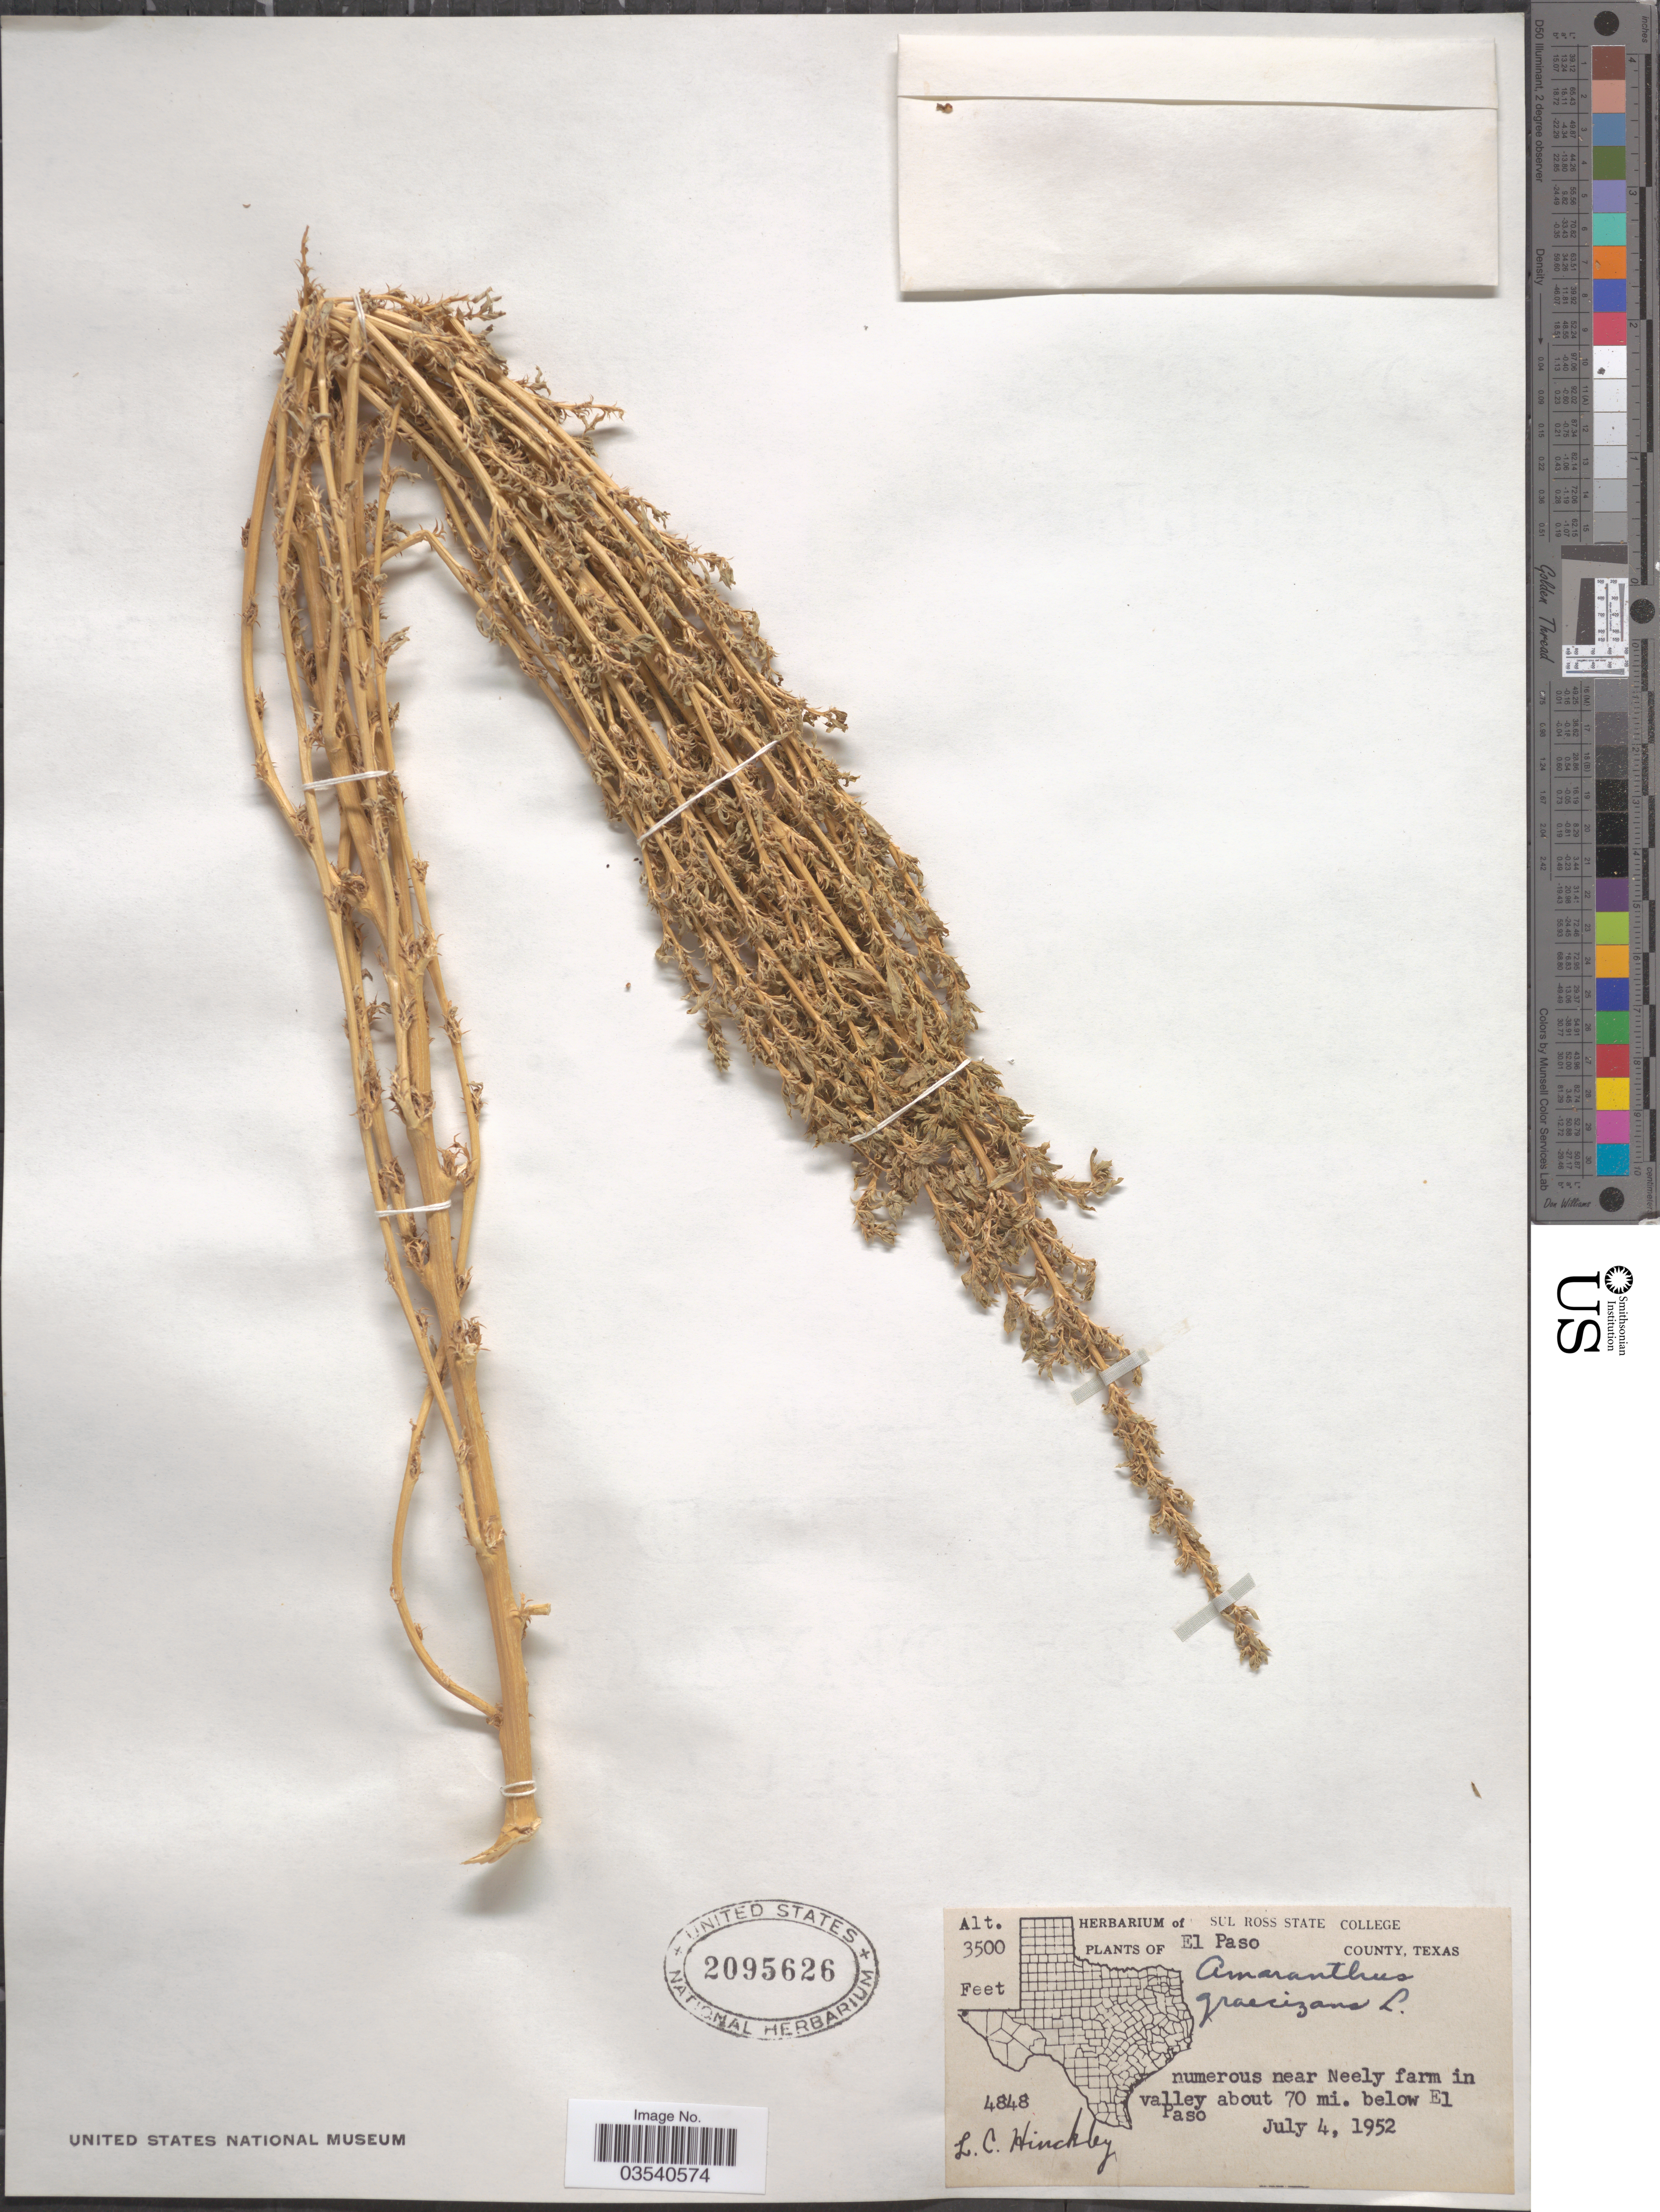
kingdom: Plantae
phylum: Tracheophyta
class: Magnoliopsida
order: Caryophyllales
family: Amaranthaceae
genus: Amaranthus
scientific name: Amaranthus graecizans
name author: L.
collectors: L. Hinckley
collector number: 4848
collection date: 1952-07-04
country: United States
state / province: Texas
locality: El Paso County. Numerous near Neely farm in valley about 70 mi. below El Paso.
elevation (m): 1067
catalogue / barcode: US 2095626